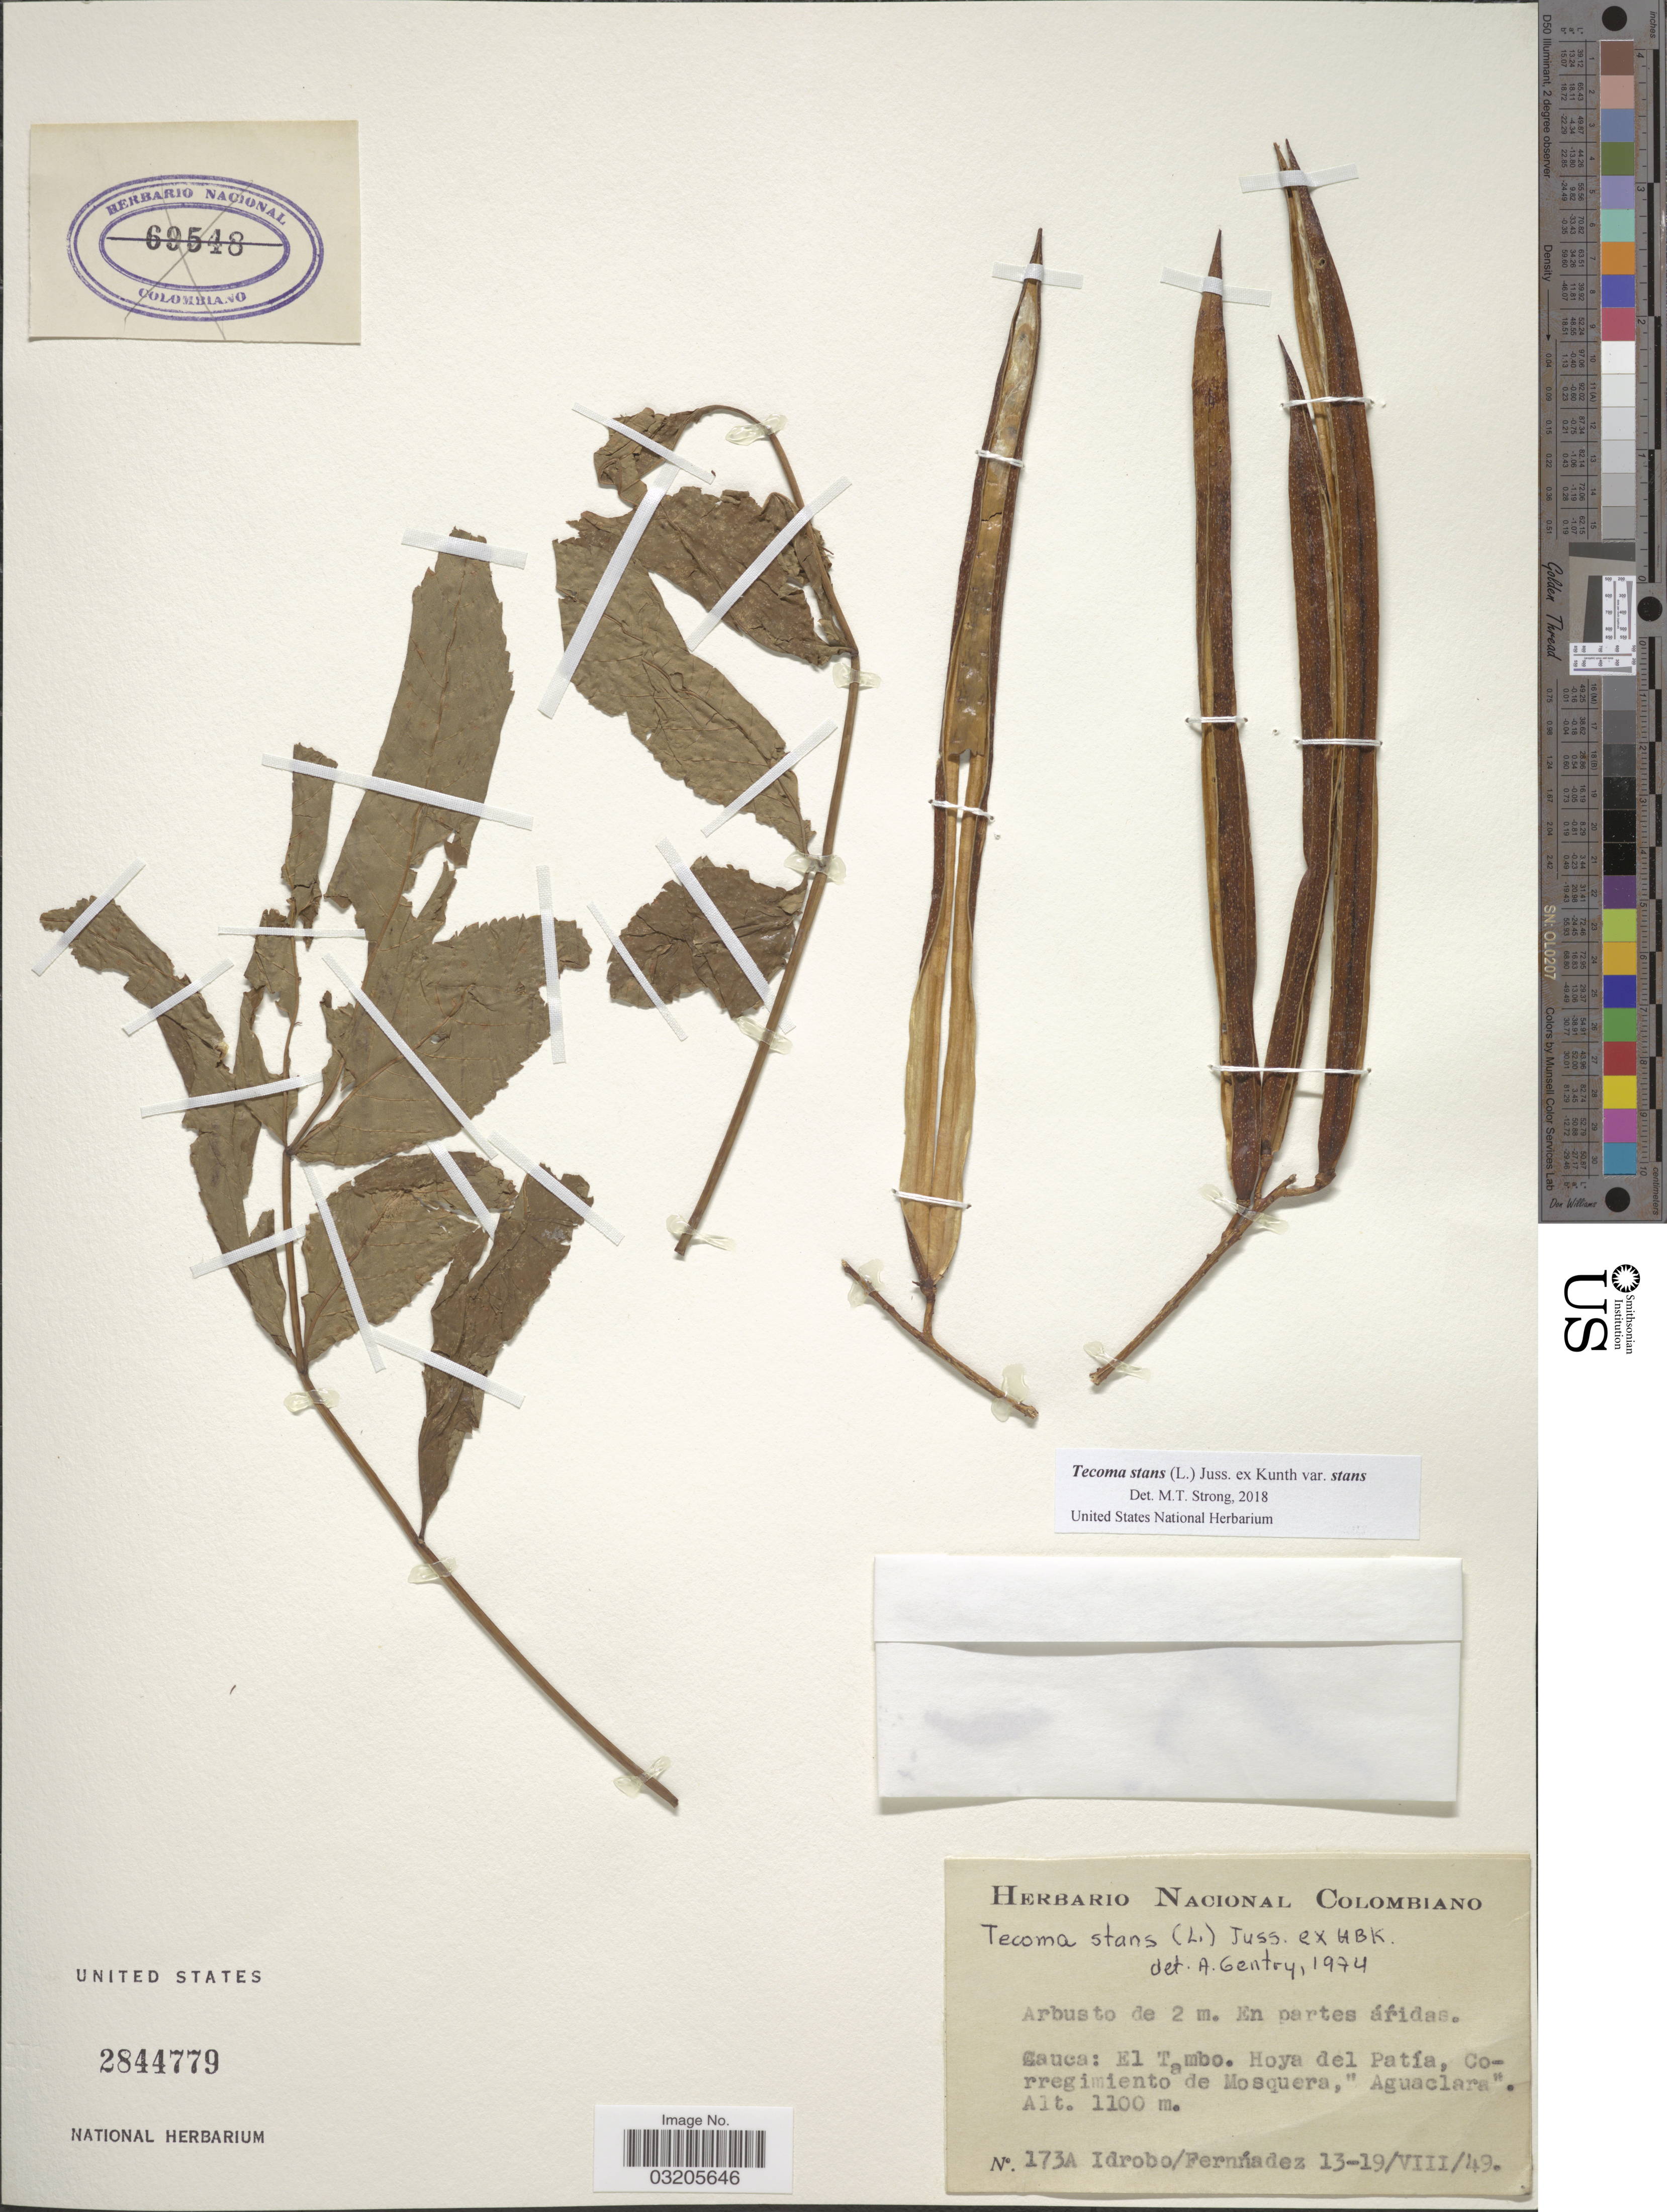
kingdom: Plantae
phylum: Tracheophyta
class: Magnoliopsida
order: Lamiales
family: Bignoniaceae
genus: Tecoma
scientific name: Tecoma stans var. stans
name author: (L.) Juss. ex Kunth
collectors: -- Idrobo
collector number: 173A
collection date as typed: Transcribed d/m/y: 13/8/49 to 19/8/49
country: Colombia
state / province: Cauca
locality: El Tambo. Hoya del Patía, corregimiento de Mosquera, "Aguaclara".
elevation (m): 1100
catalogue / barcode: US 2844779